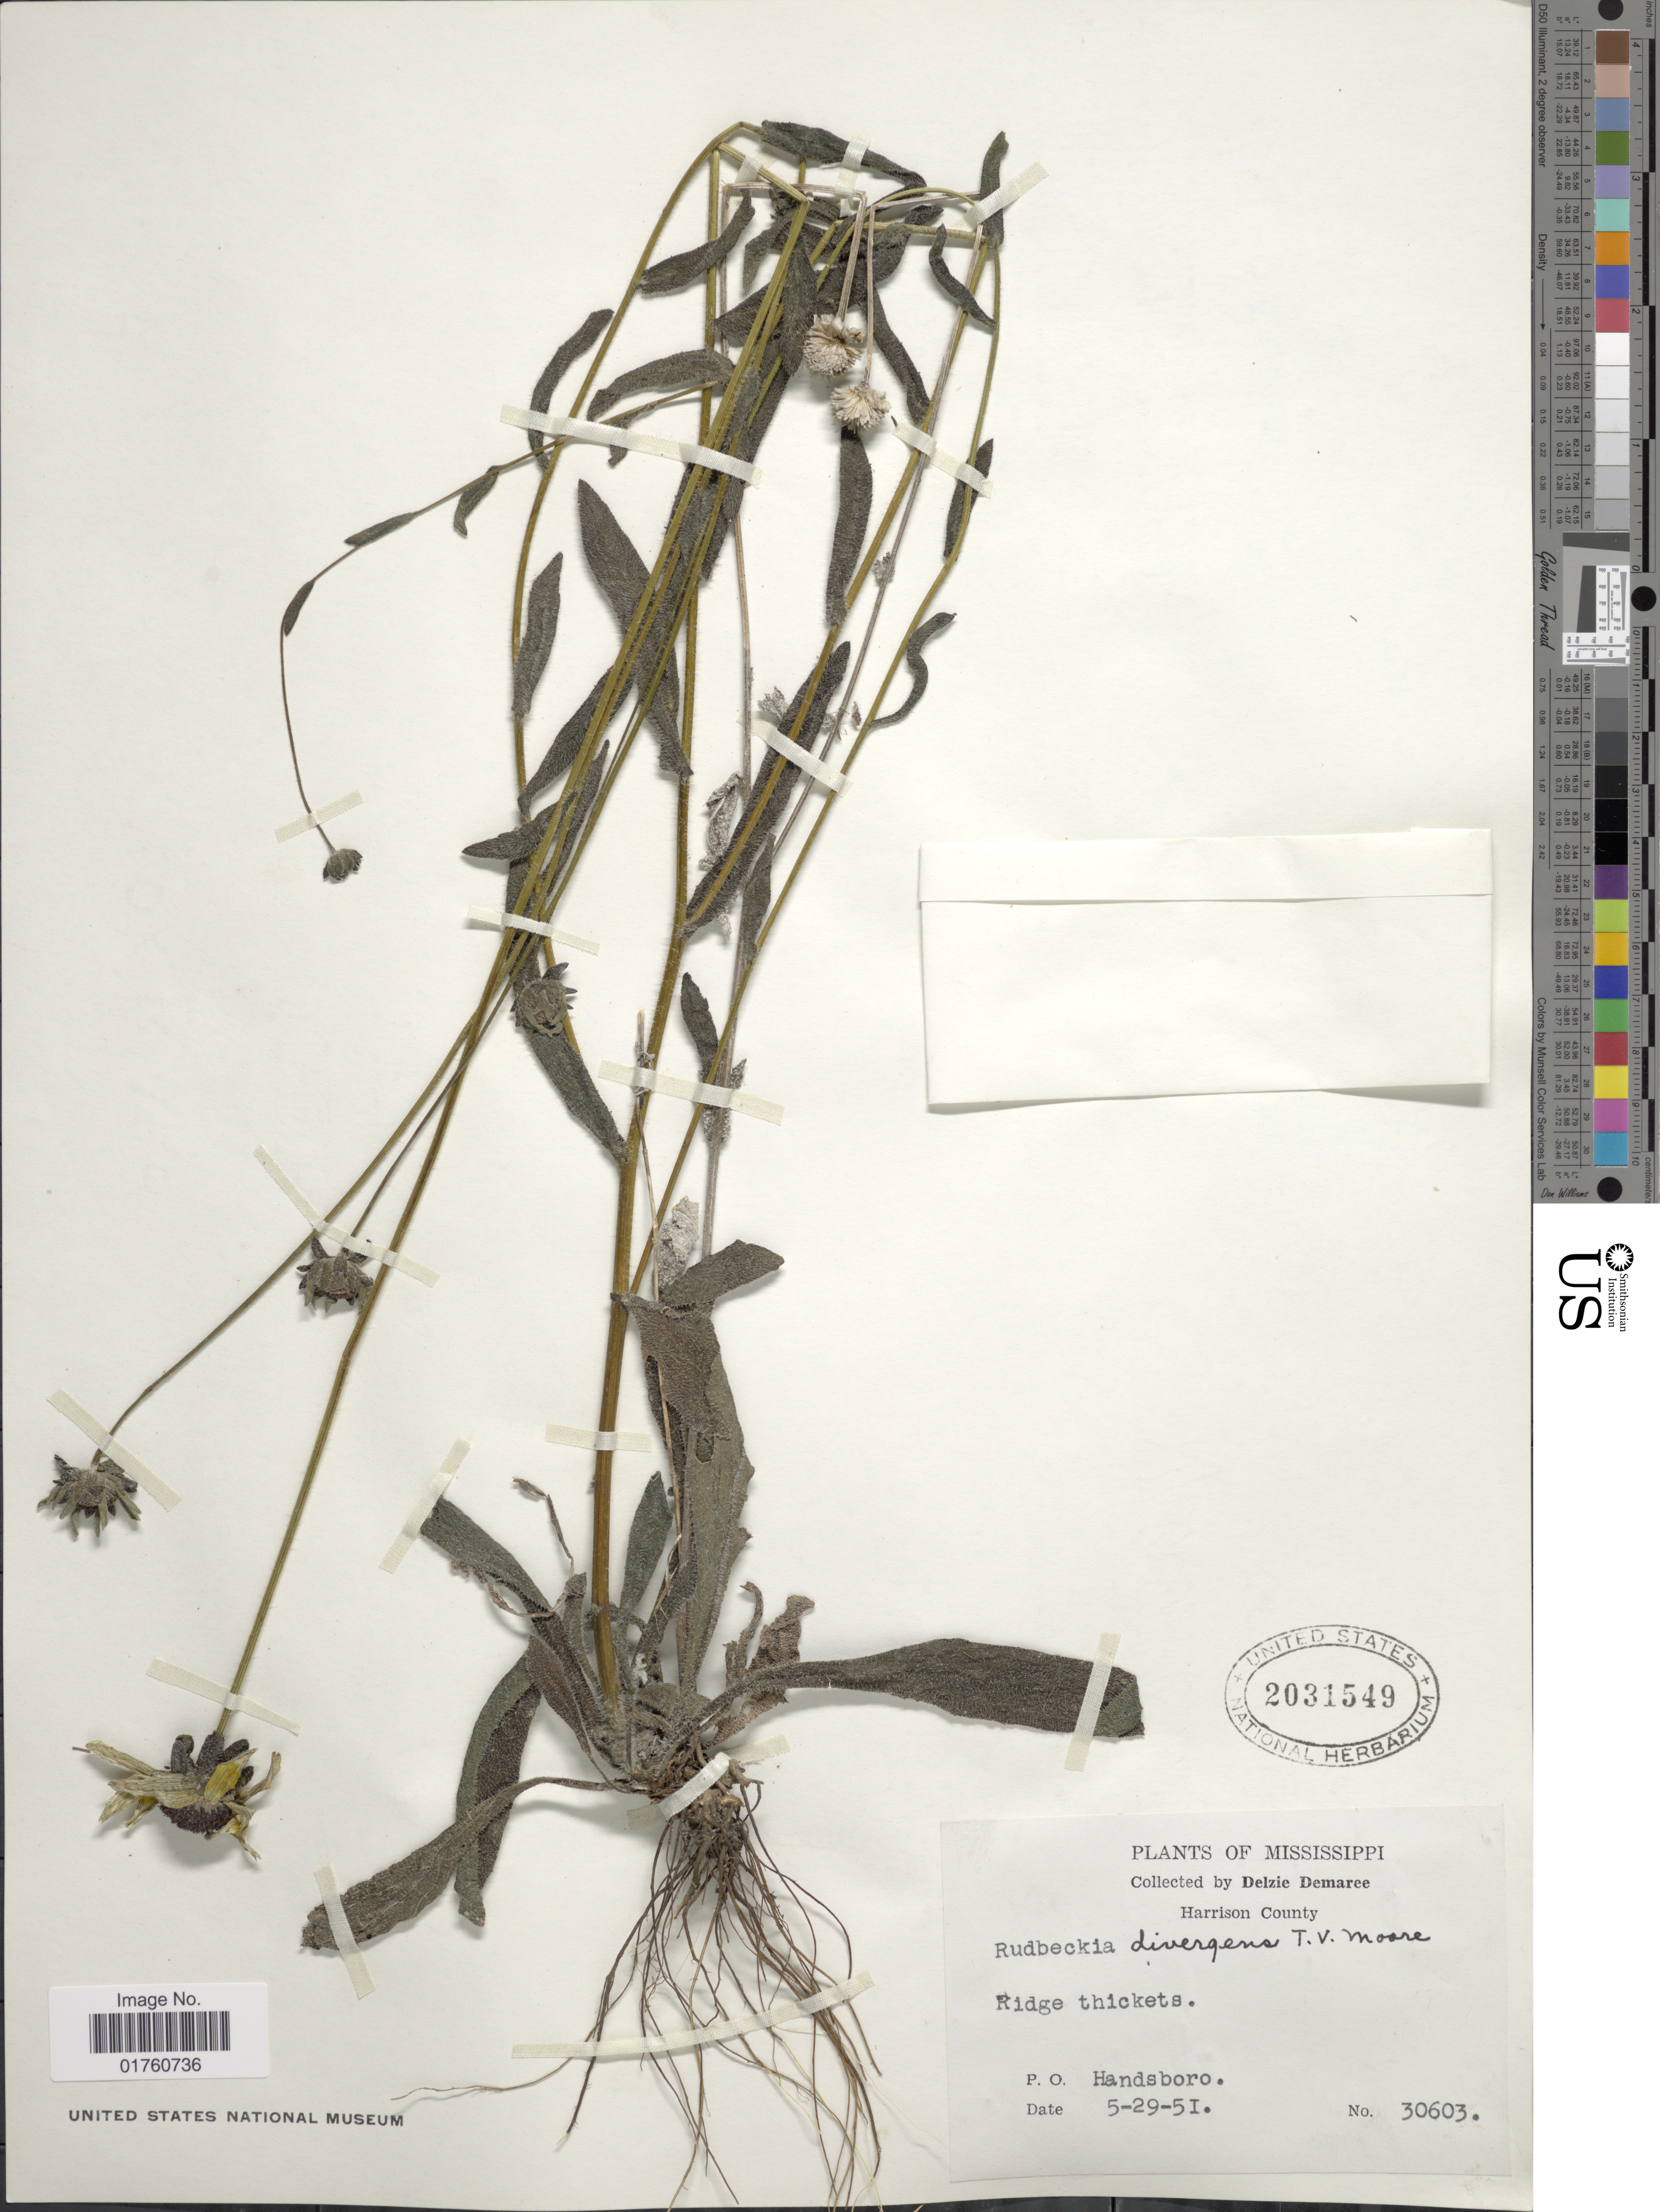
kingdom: Plantae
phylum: Tracheophyta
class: Magnoliopsida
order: Asterales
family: Asteraceae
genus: Rudbeckia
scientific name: Rudbeckia divergens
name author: T.V. Moore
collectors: D. Demaree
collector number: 30603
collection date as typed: Transcribed d/m/y: 29/5/51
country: United States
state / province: Mississippi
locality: Harrisson County, Ridge thickets. P.O. Handsboro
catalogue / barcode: US 2031549